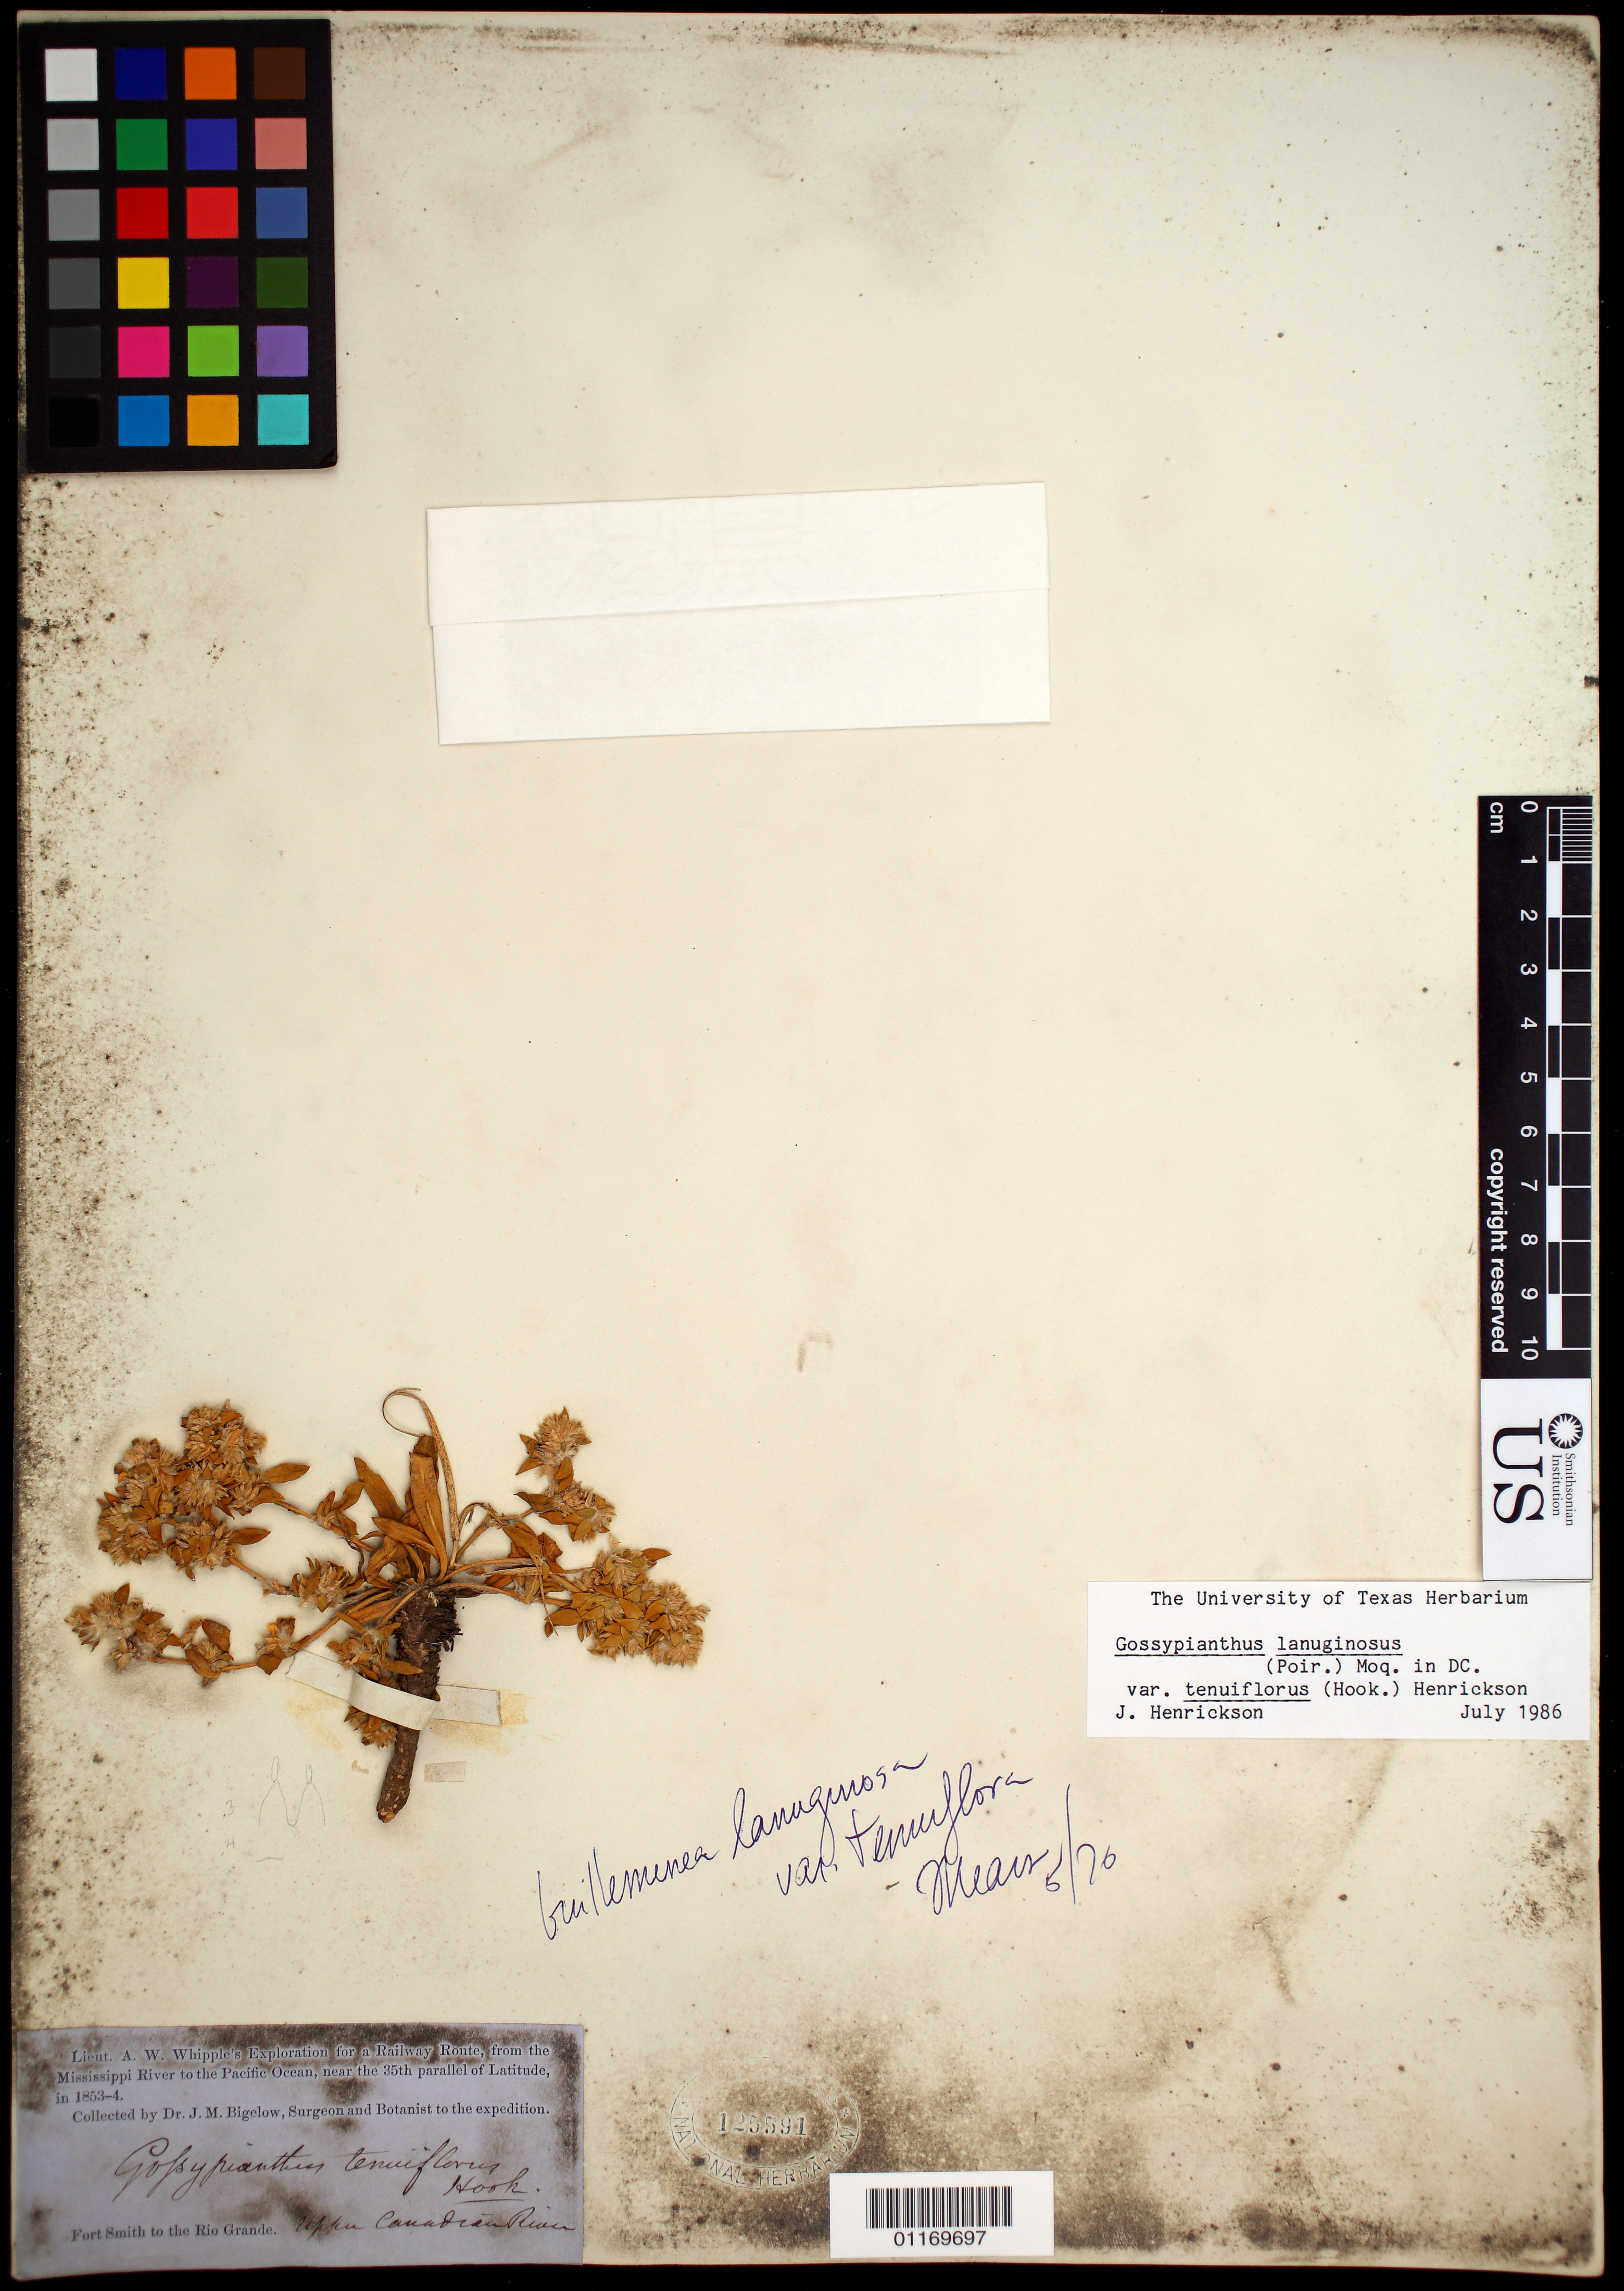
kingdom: Plantae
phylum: Tracheophyta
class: Magnoliopsida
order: Caryophyllales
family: Amaranthaceae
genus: Guilleminea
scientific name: Guilleminea lanuginosa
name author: (Poir.) Benth. & Hook. f.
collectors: J. M. Bigelow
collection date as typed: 1853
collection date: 1853/1854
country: United States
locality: Upper Canadian River.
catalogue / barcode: US 125591